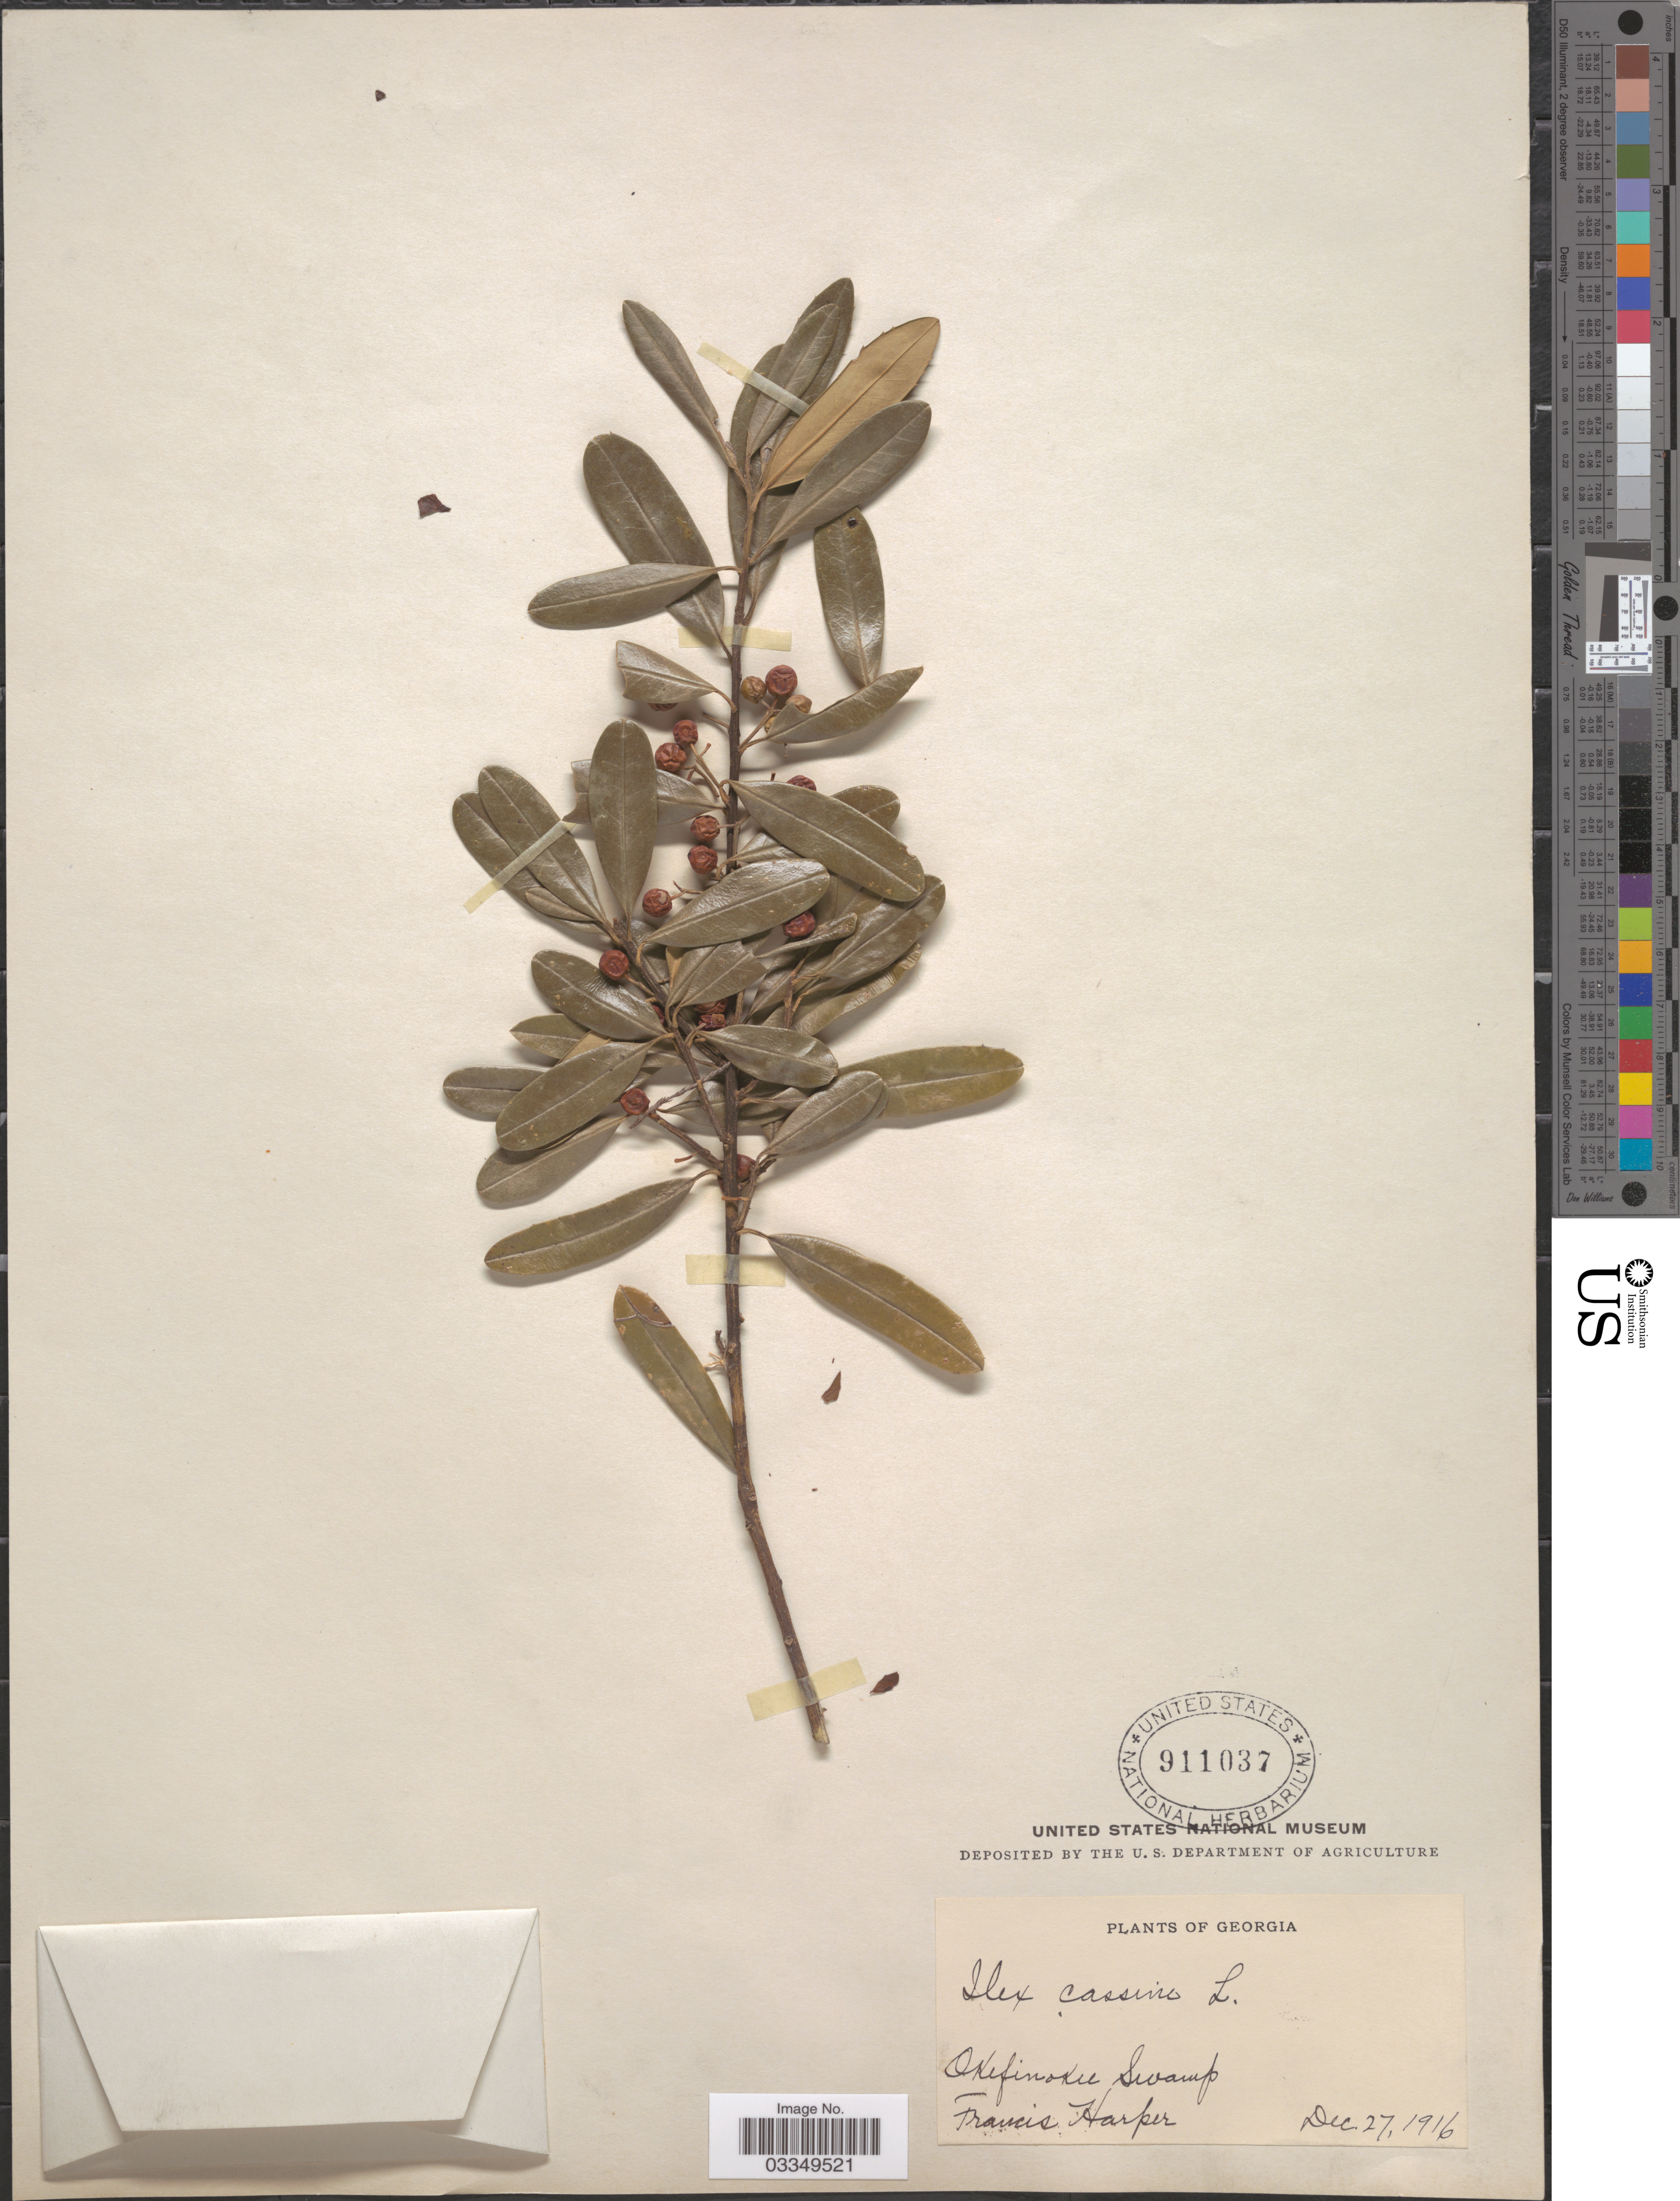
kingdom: Plantae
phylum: Tracheophyta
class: Magnoliopsida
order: Aquifoliales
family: Aquifoliaceae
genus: Ilex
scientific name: Ilex cassine var. angustifolia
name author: Aiton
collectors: F. Harper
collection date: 1916-12-27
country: United States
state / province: Georgia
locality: Okefinokee Swamp.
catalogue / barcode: US 911037